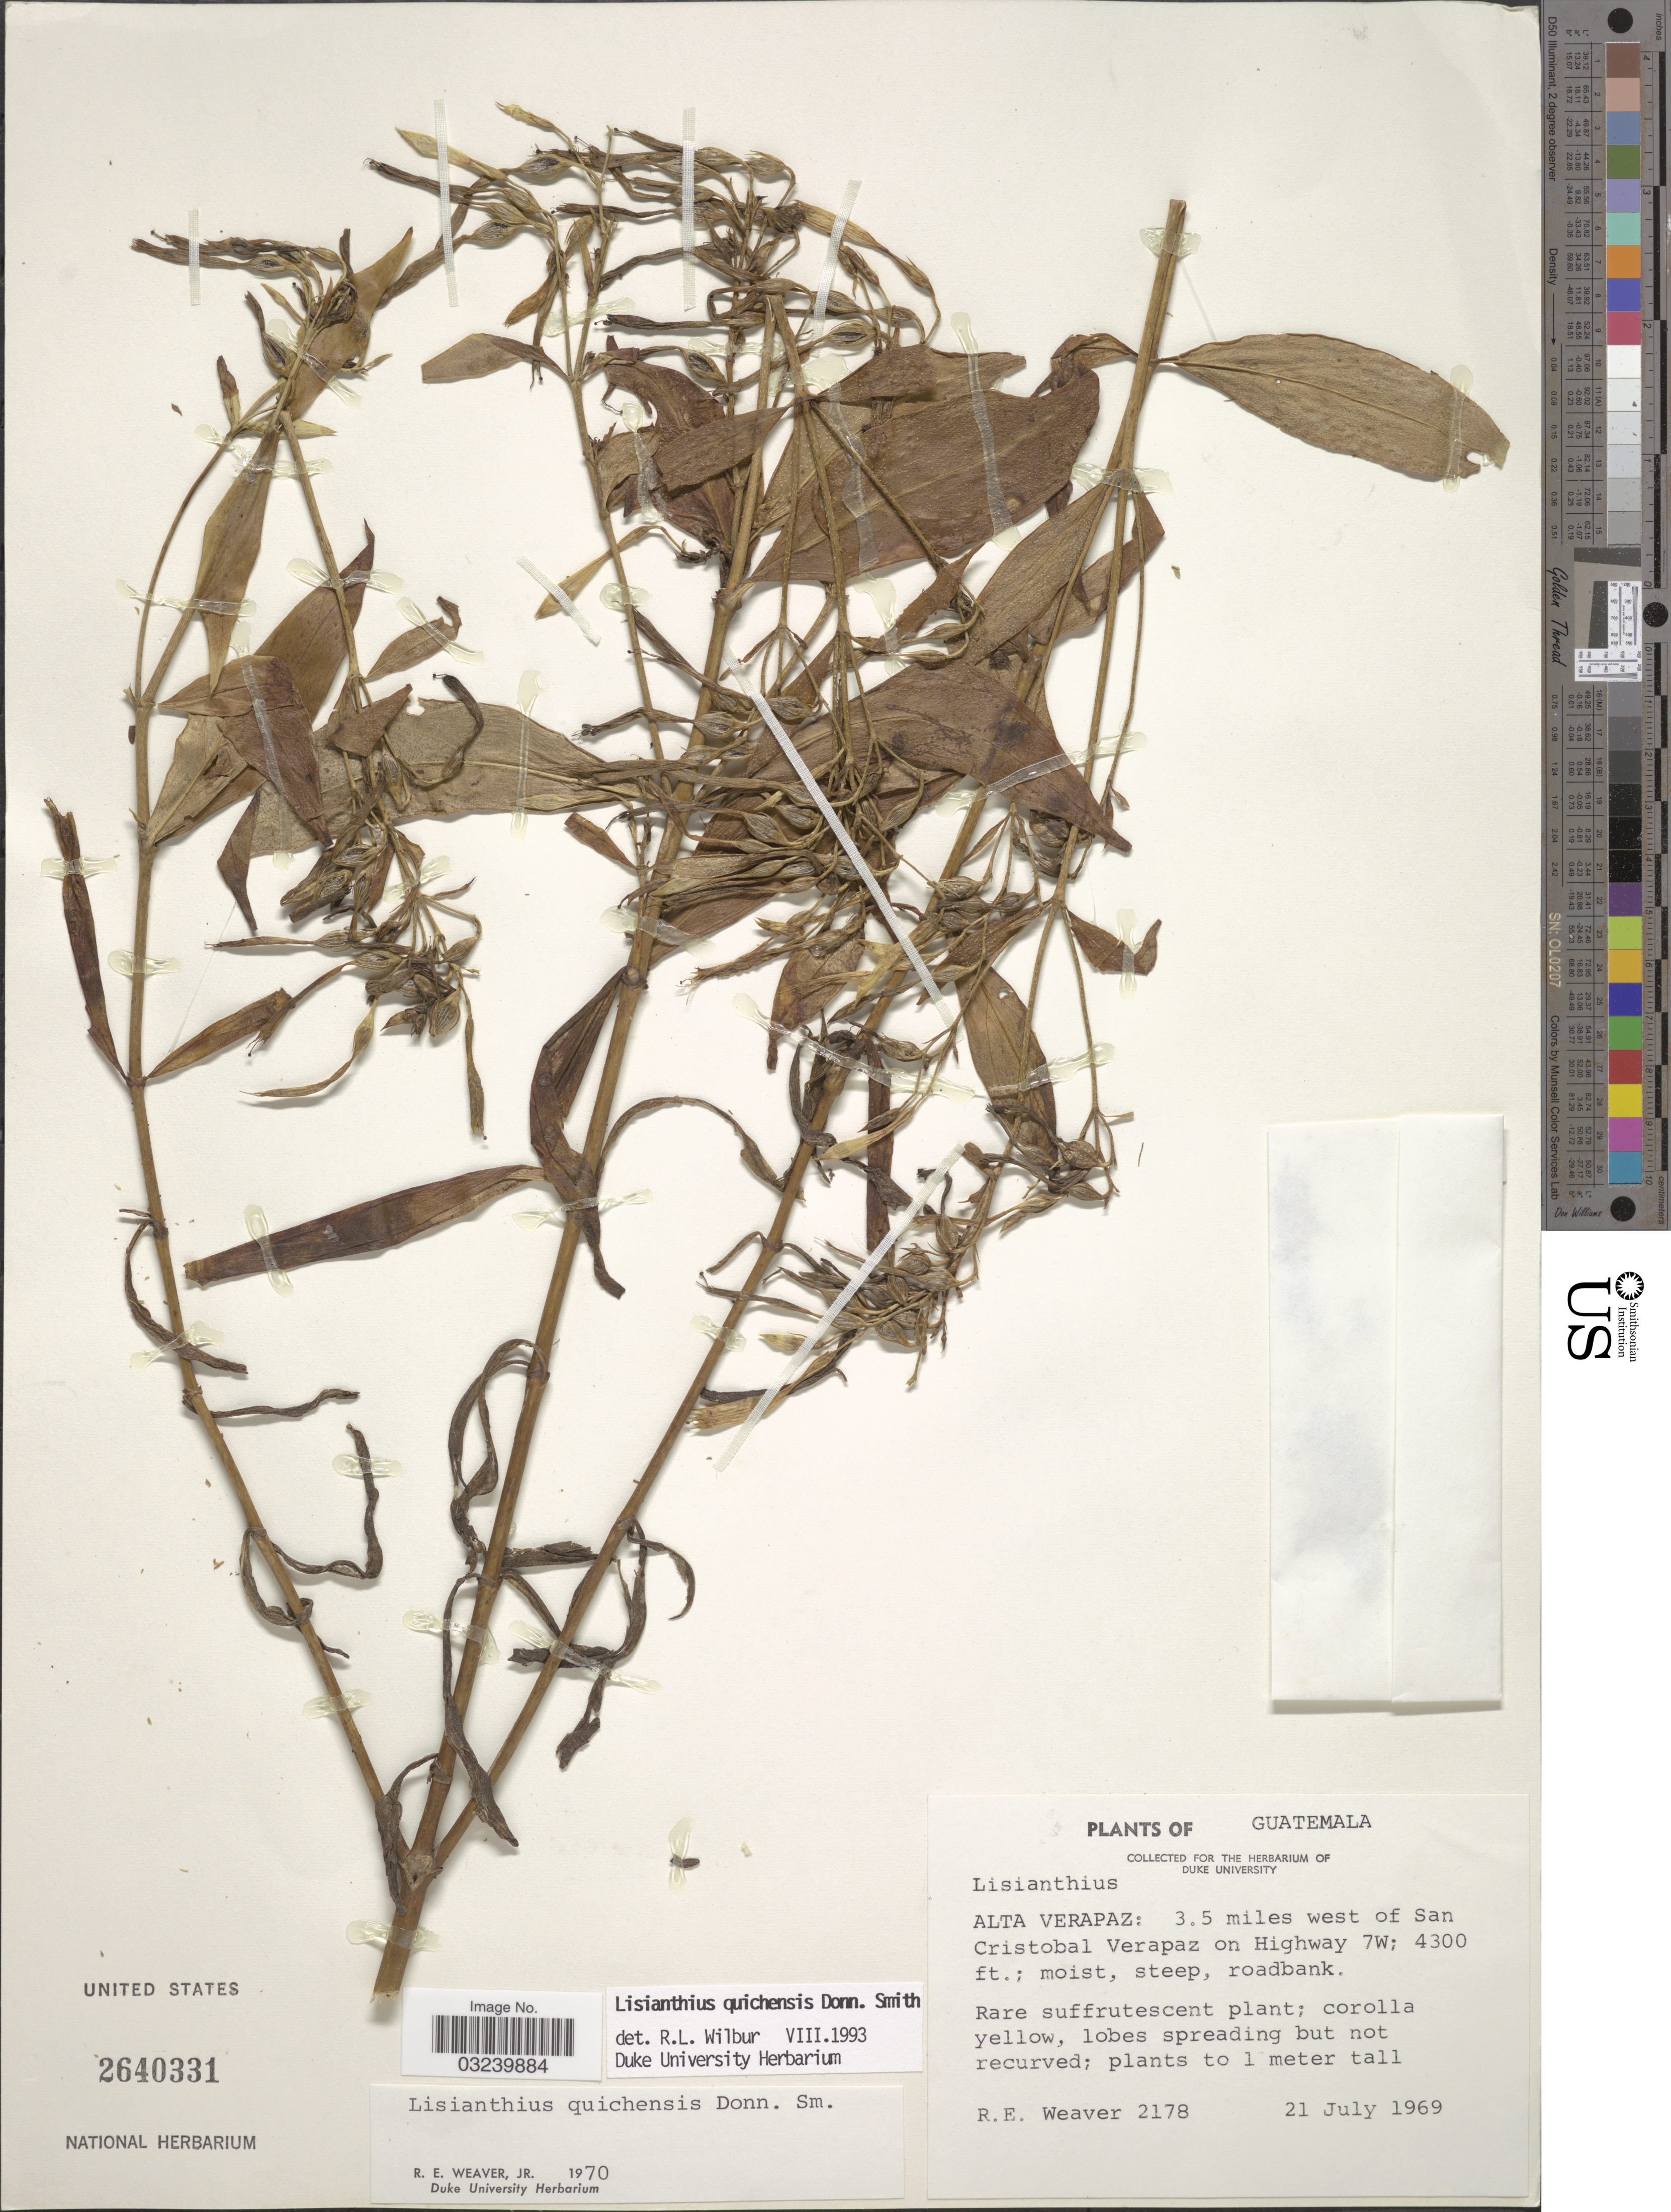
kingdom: Plantae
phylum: Tracheophyta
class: Magnoliopsida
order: Gentianales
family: Gentianaceae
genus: Lisianthius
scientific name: Lisianthius quichensis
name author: Donn. Sm.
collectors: R. E. Weaver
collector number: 2178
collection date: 1969-07-21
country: Guatemala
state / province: Alta Verapaz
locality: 3.5 miles west of San Cristobal Verapaz on Highway 7W.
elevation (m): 1311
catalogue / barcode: US 2640331